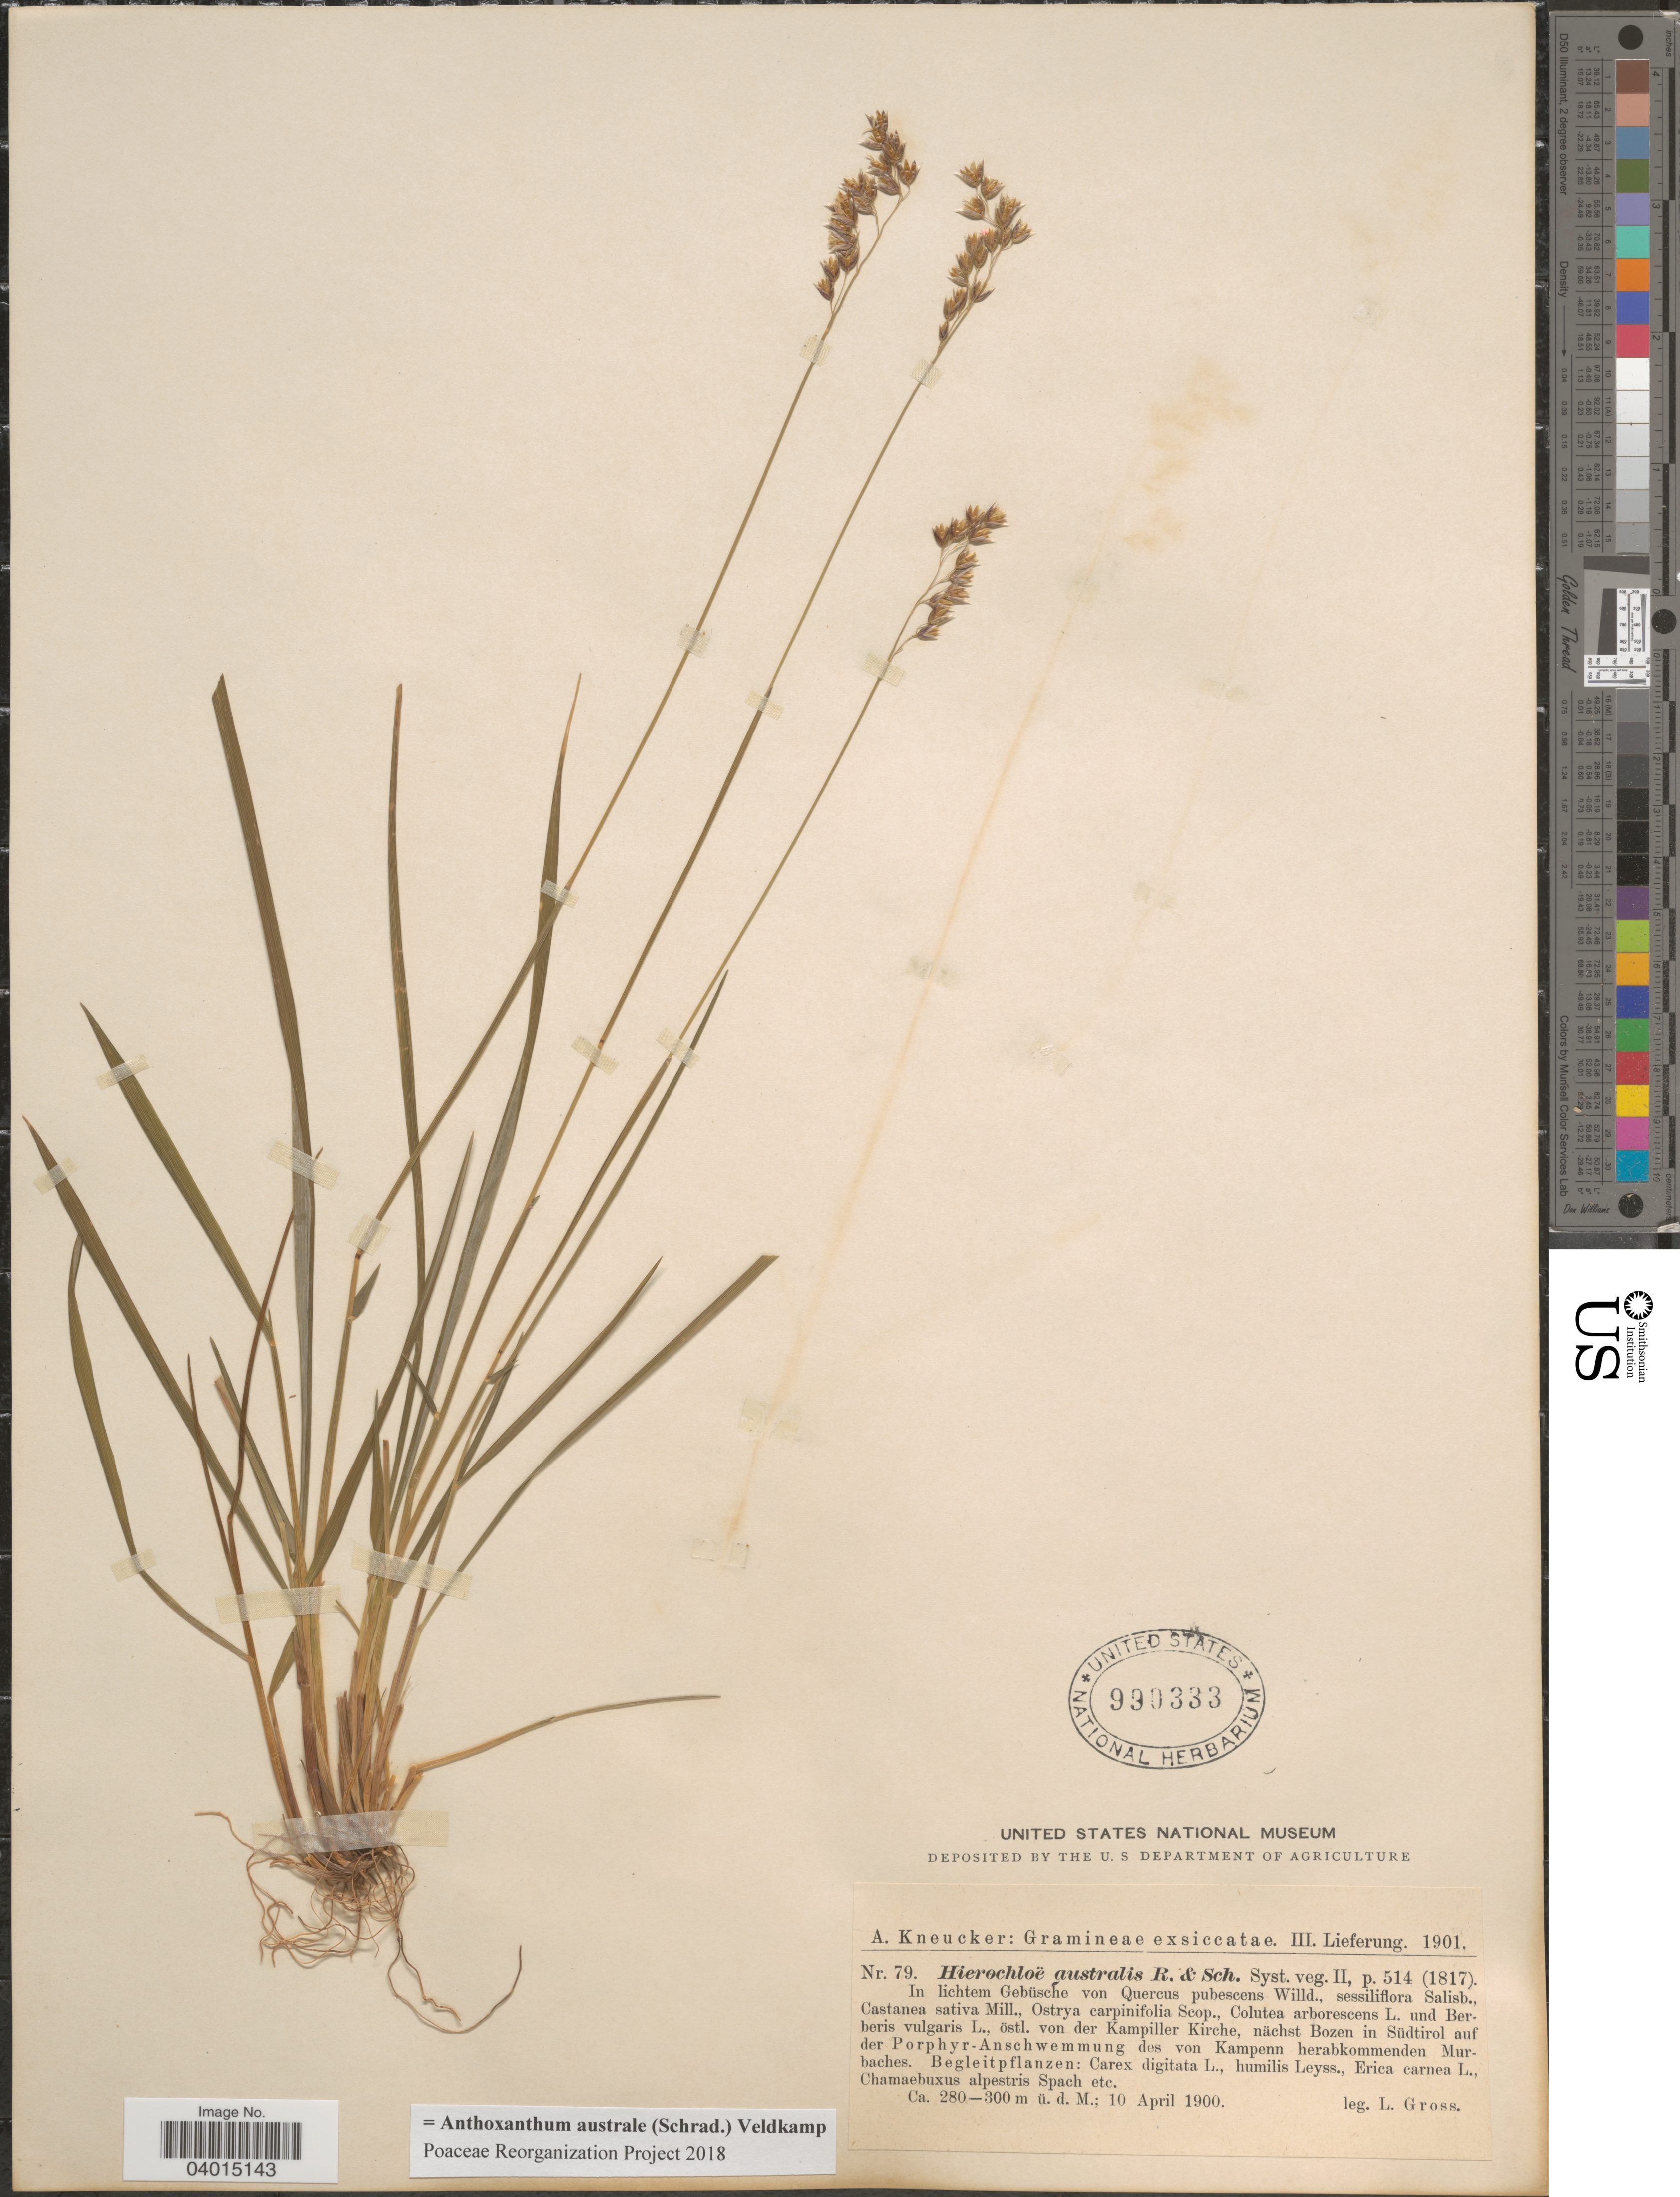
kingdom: Plantae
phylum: Tracheophyta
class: Liliopsida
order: Poales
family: Poaceae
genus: Anthoxanthum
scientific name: Anthoxanthum australe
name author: (Schrad.) Veldkamp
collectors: L. Gross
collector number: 79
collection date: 1900-04-10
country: Italy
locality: Östl. von der Kampiller Kirche, nächst Bozen in Südtirol auf der Porphyr-Anschwemmung des von Kampenn herabkommenden Murbaches.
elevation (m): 280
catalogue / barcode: US 990333